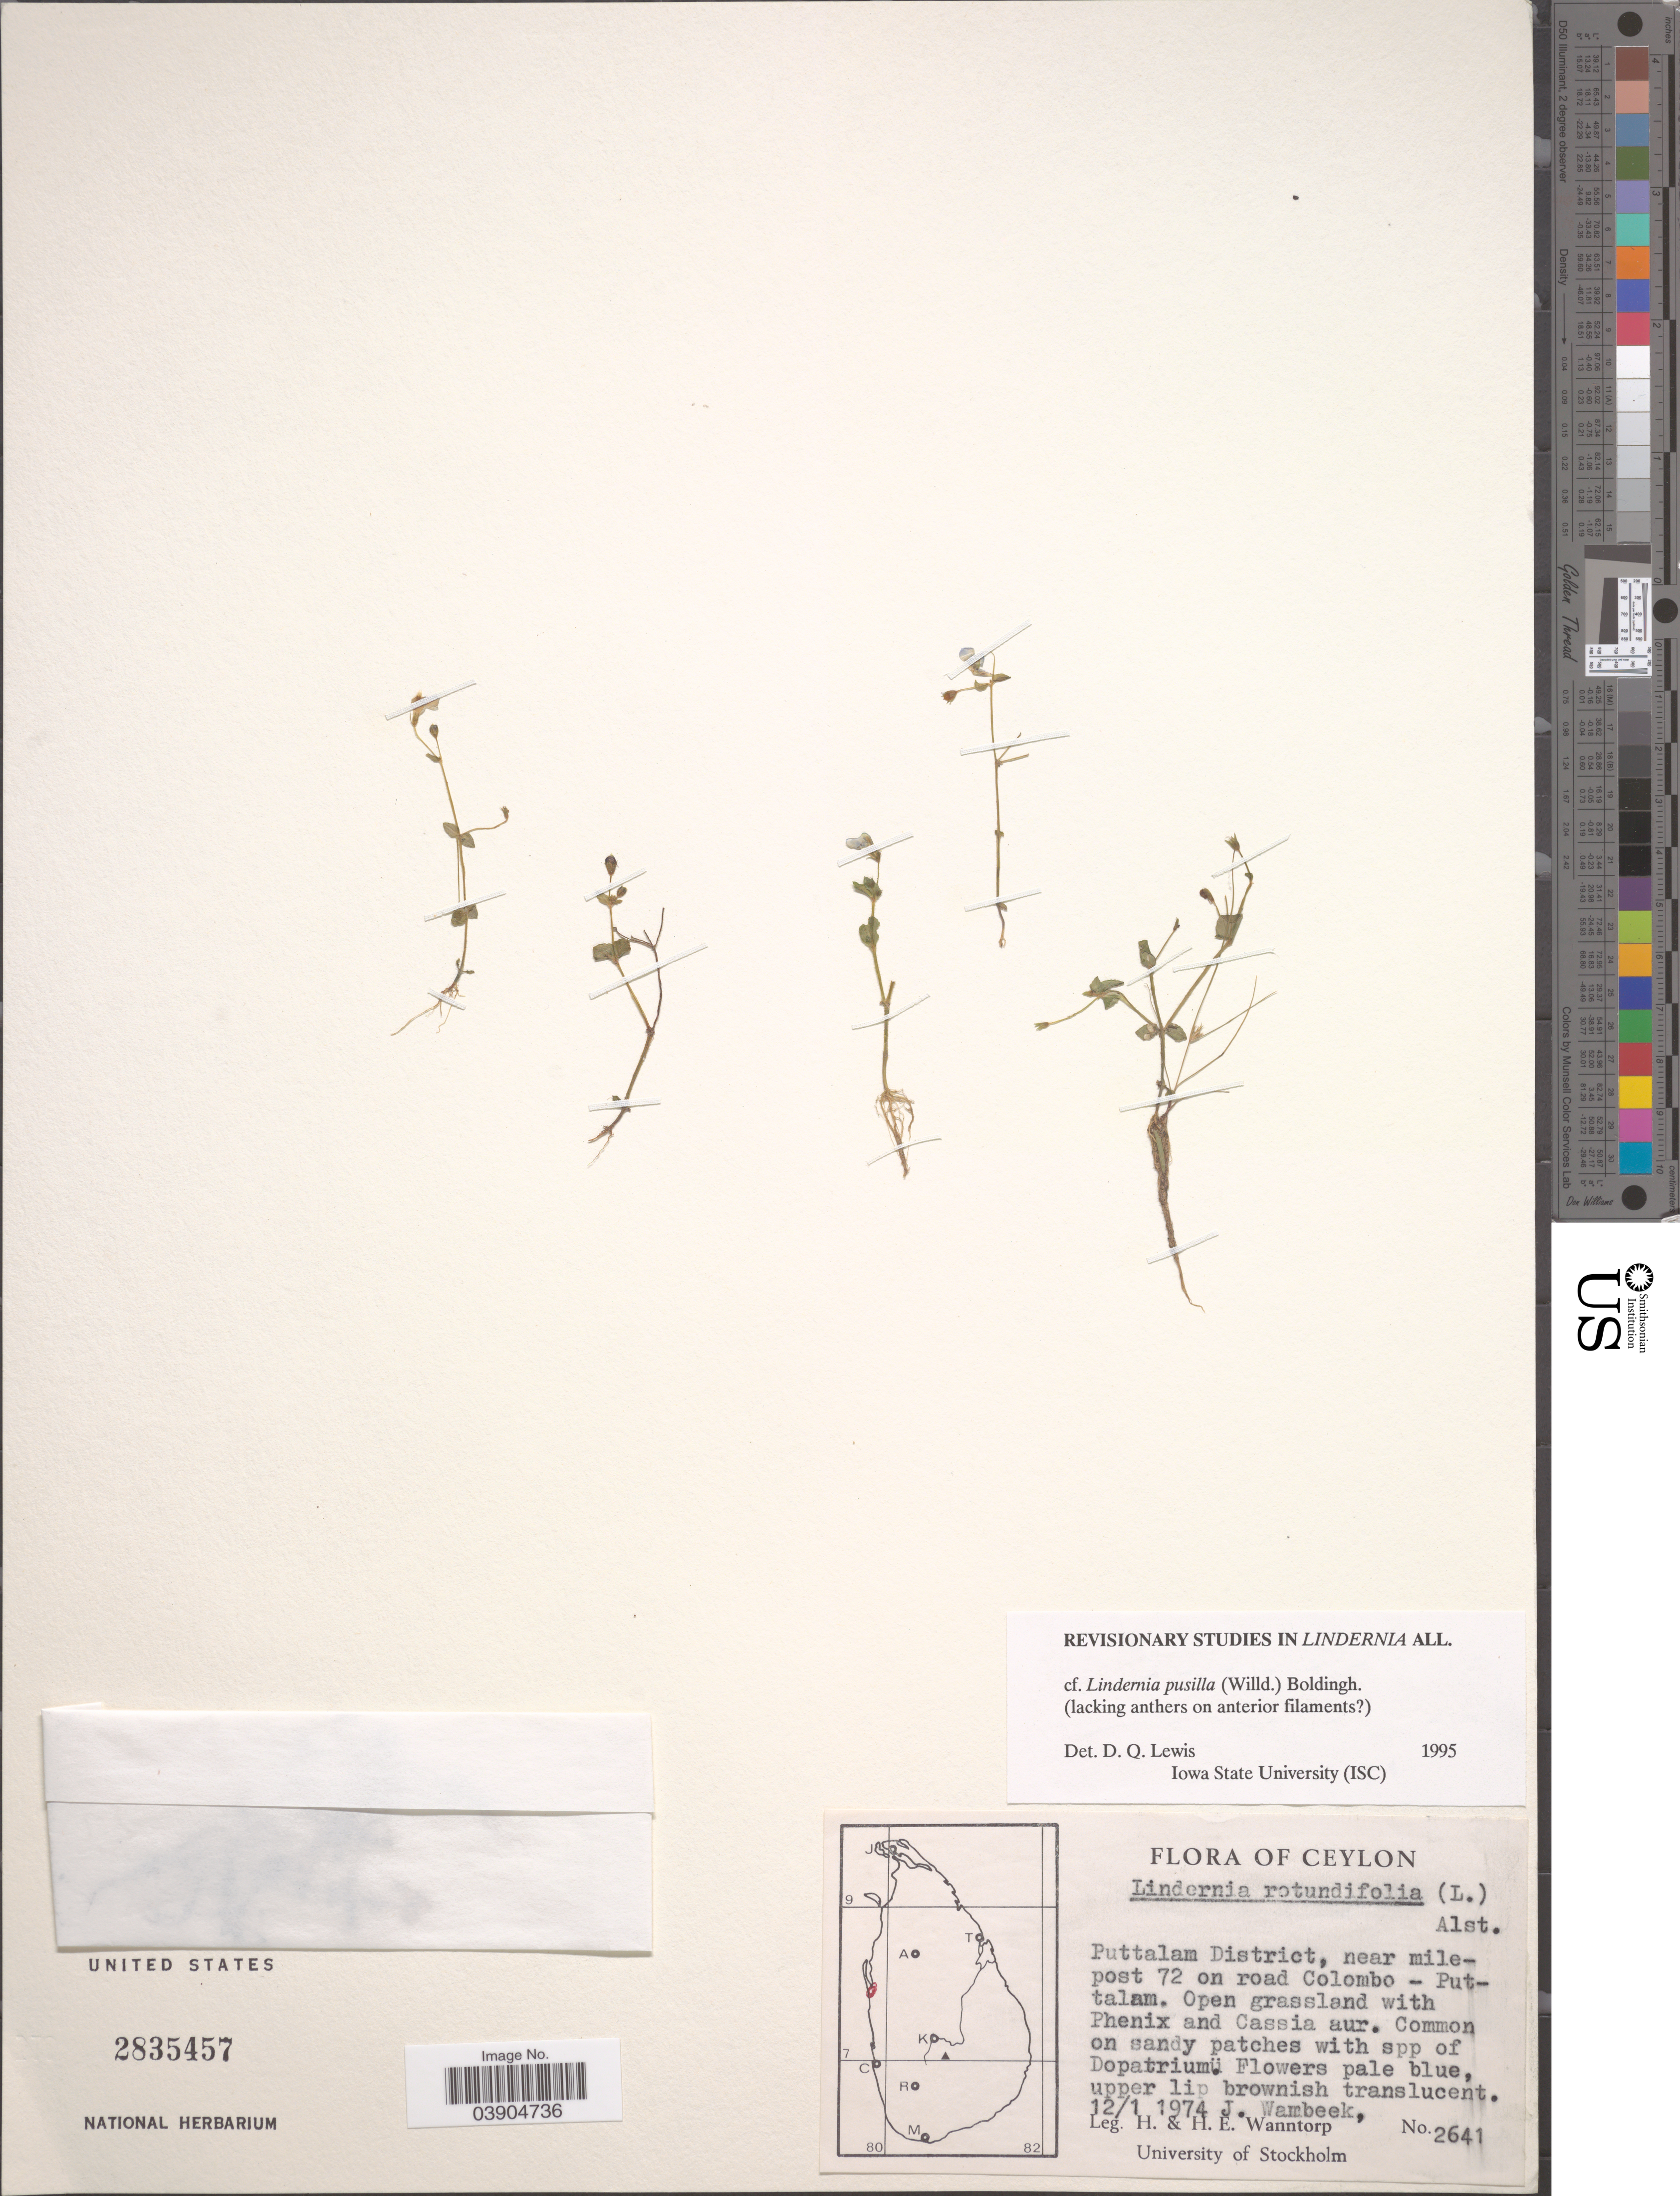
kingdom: Plantae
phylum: Tracheophyta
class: Magnoliopsida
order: Lamiales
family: Linderniaceae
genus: Lindernia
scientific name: Lindernia pusilla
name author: (Willd.) Bold.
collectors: J. Wambeek, H. Wanntorp & H. Wanntorp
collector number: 2641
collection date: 1974-01-12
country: Sri Lanka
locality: Ceylon. Puttalam District, near mile-post 72 on road Colombo - Puttalam.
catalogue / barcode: US 2835457